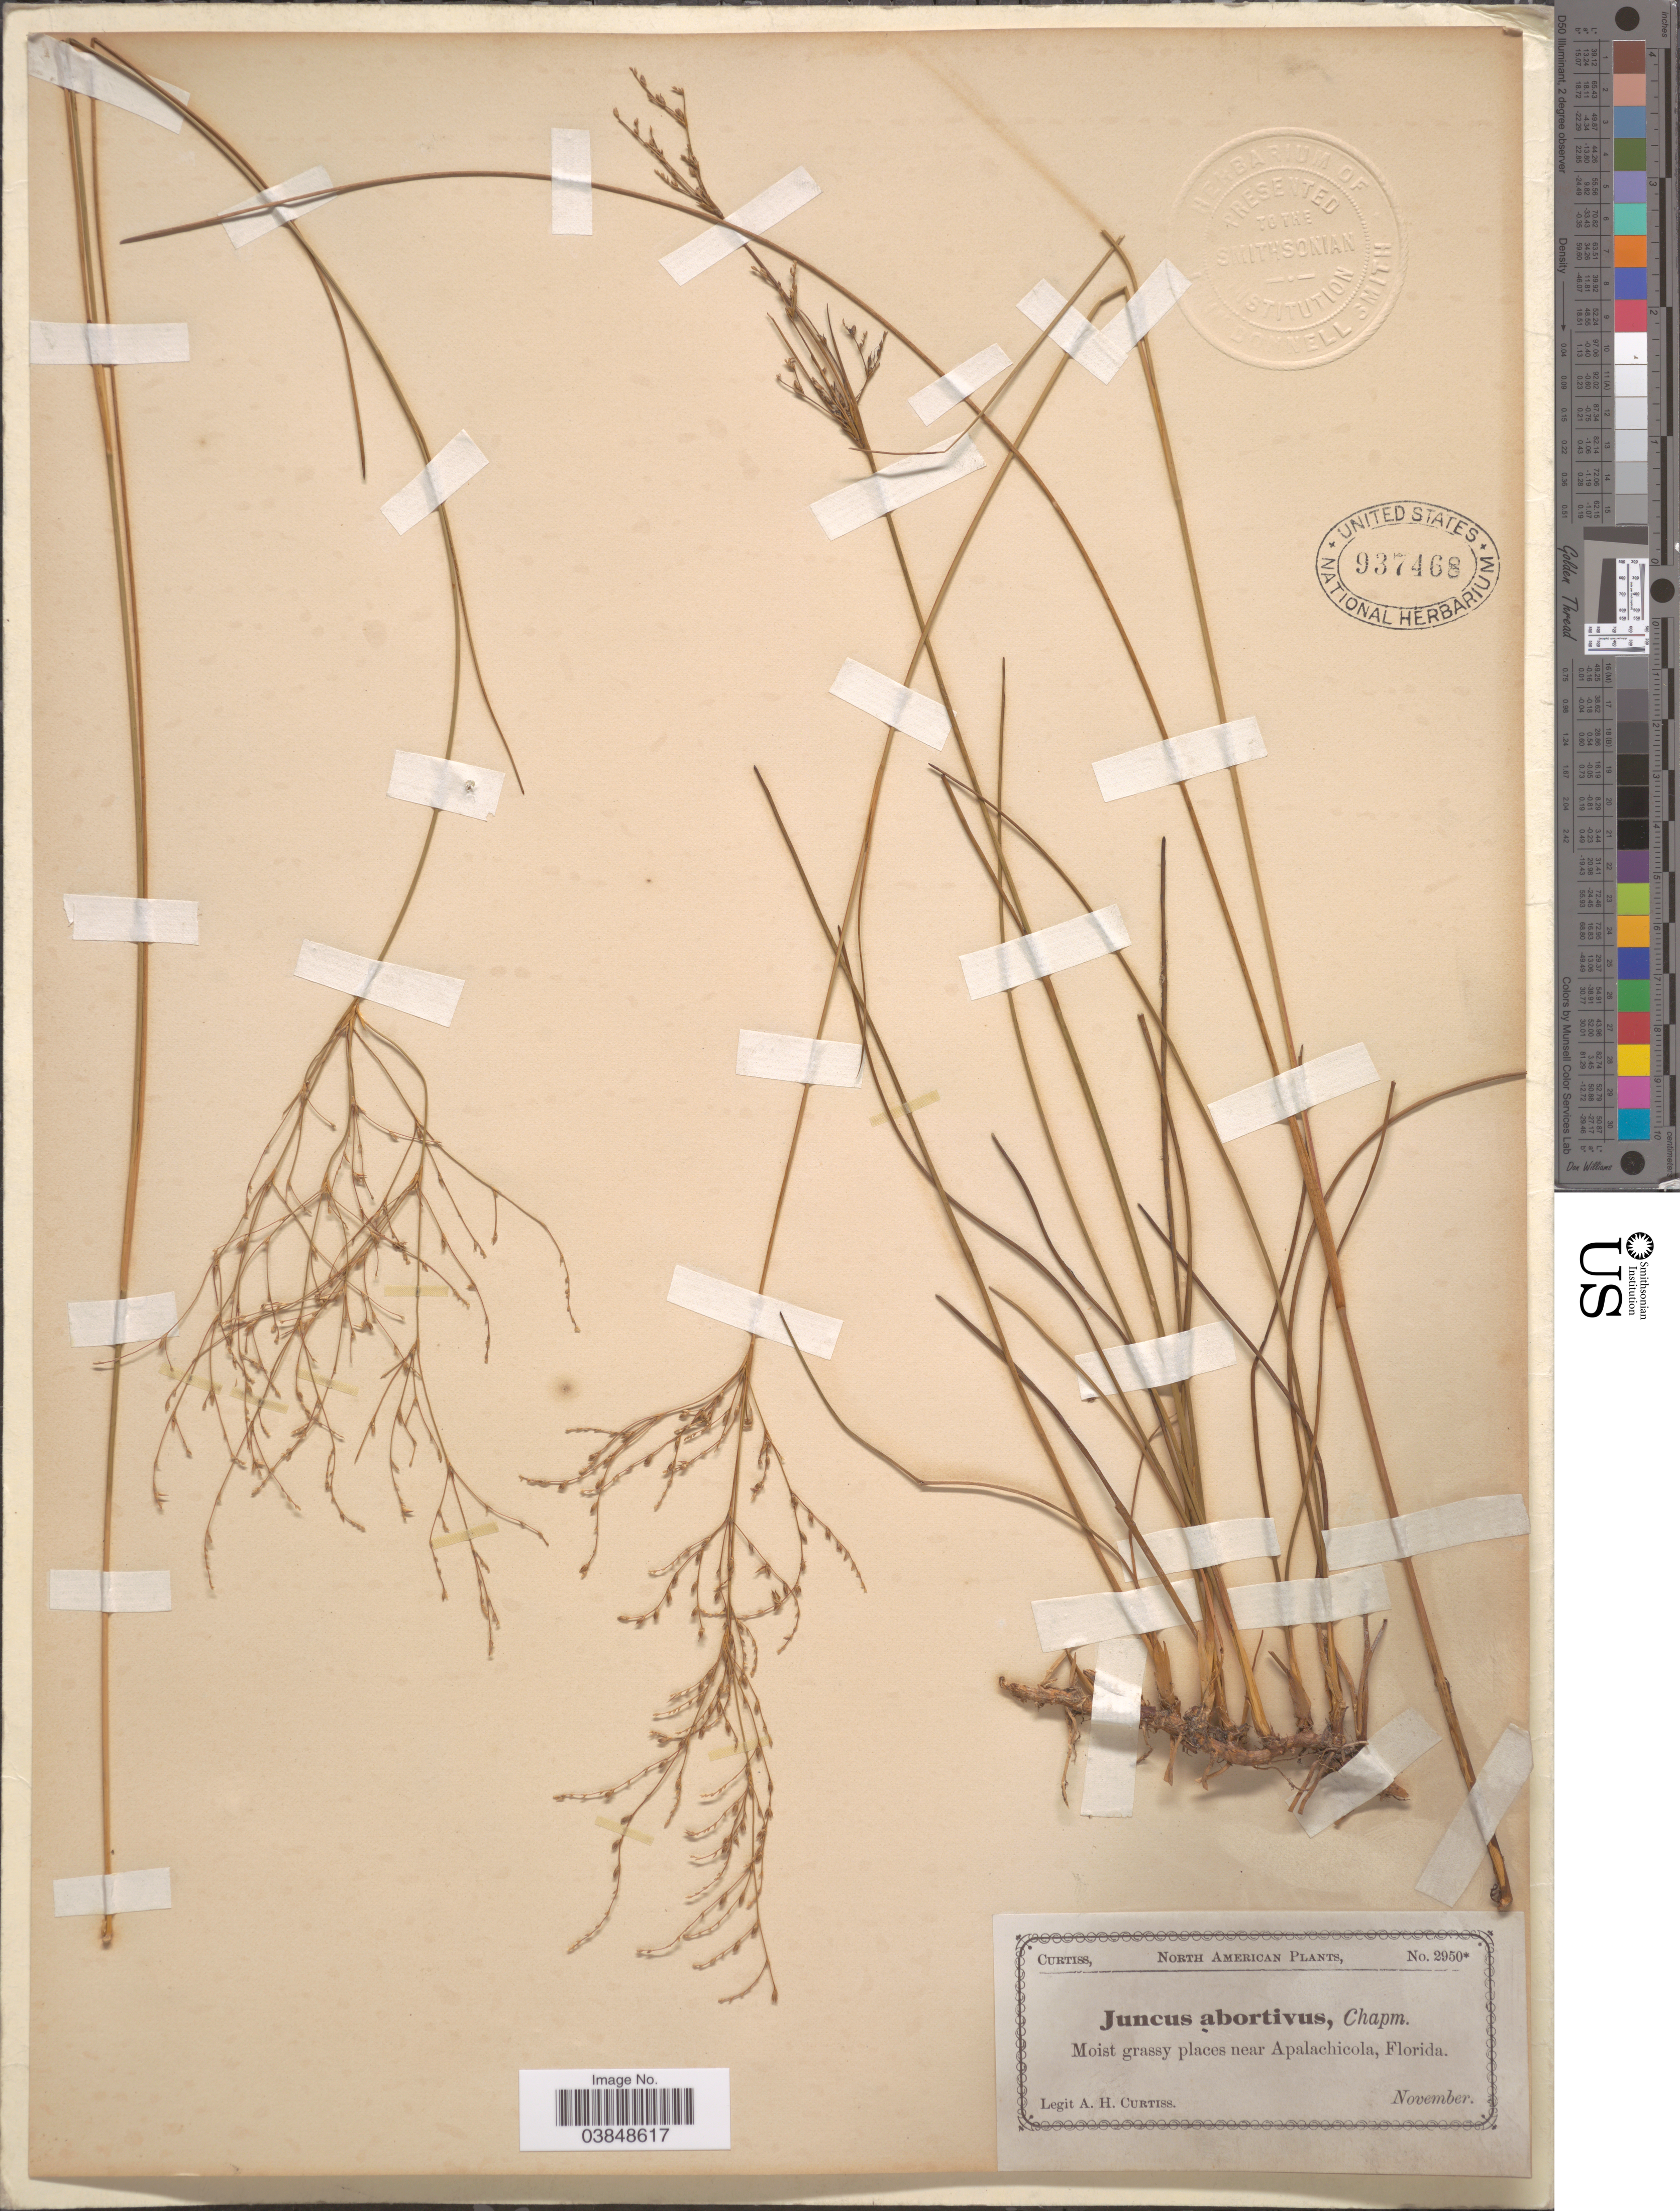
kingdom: Plantae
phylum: Tracheophyta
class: Liliopsida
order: Poales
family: Juncaceae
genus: Juncus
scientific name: Juncus abortivus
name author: Chapm.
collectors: A. H. Curtiss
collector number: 2950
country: United States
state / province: Florida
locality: Moist grassy places near Apalachicola.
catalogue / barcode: US 937468